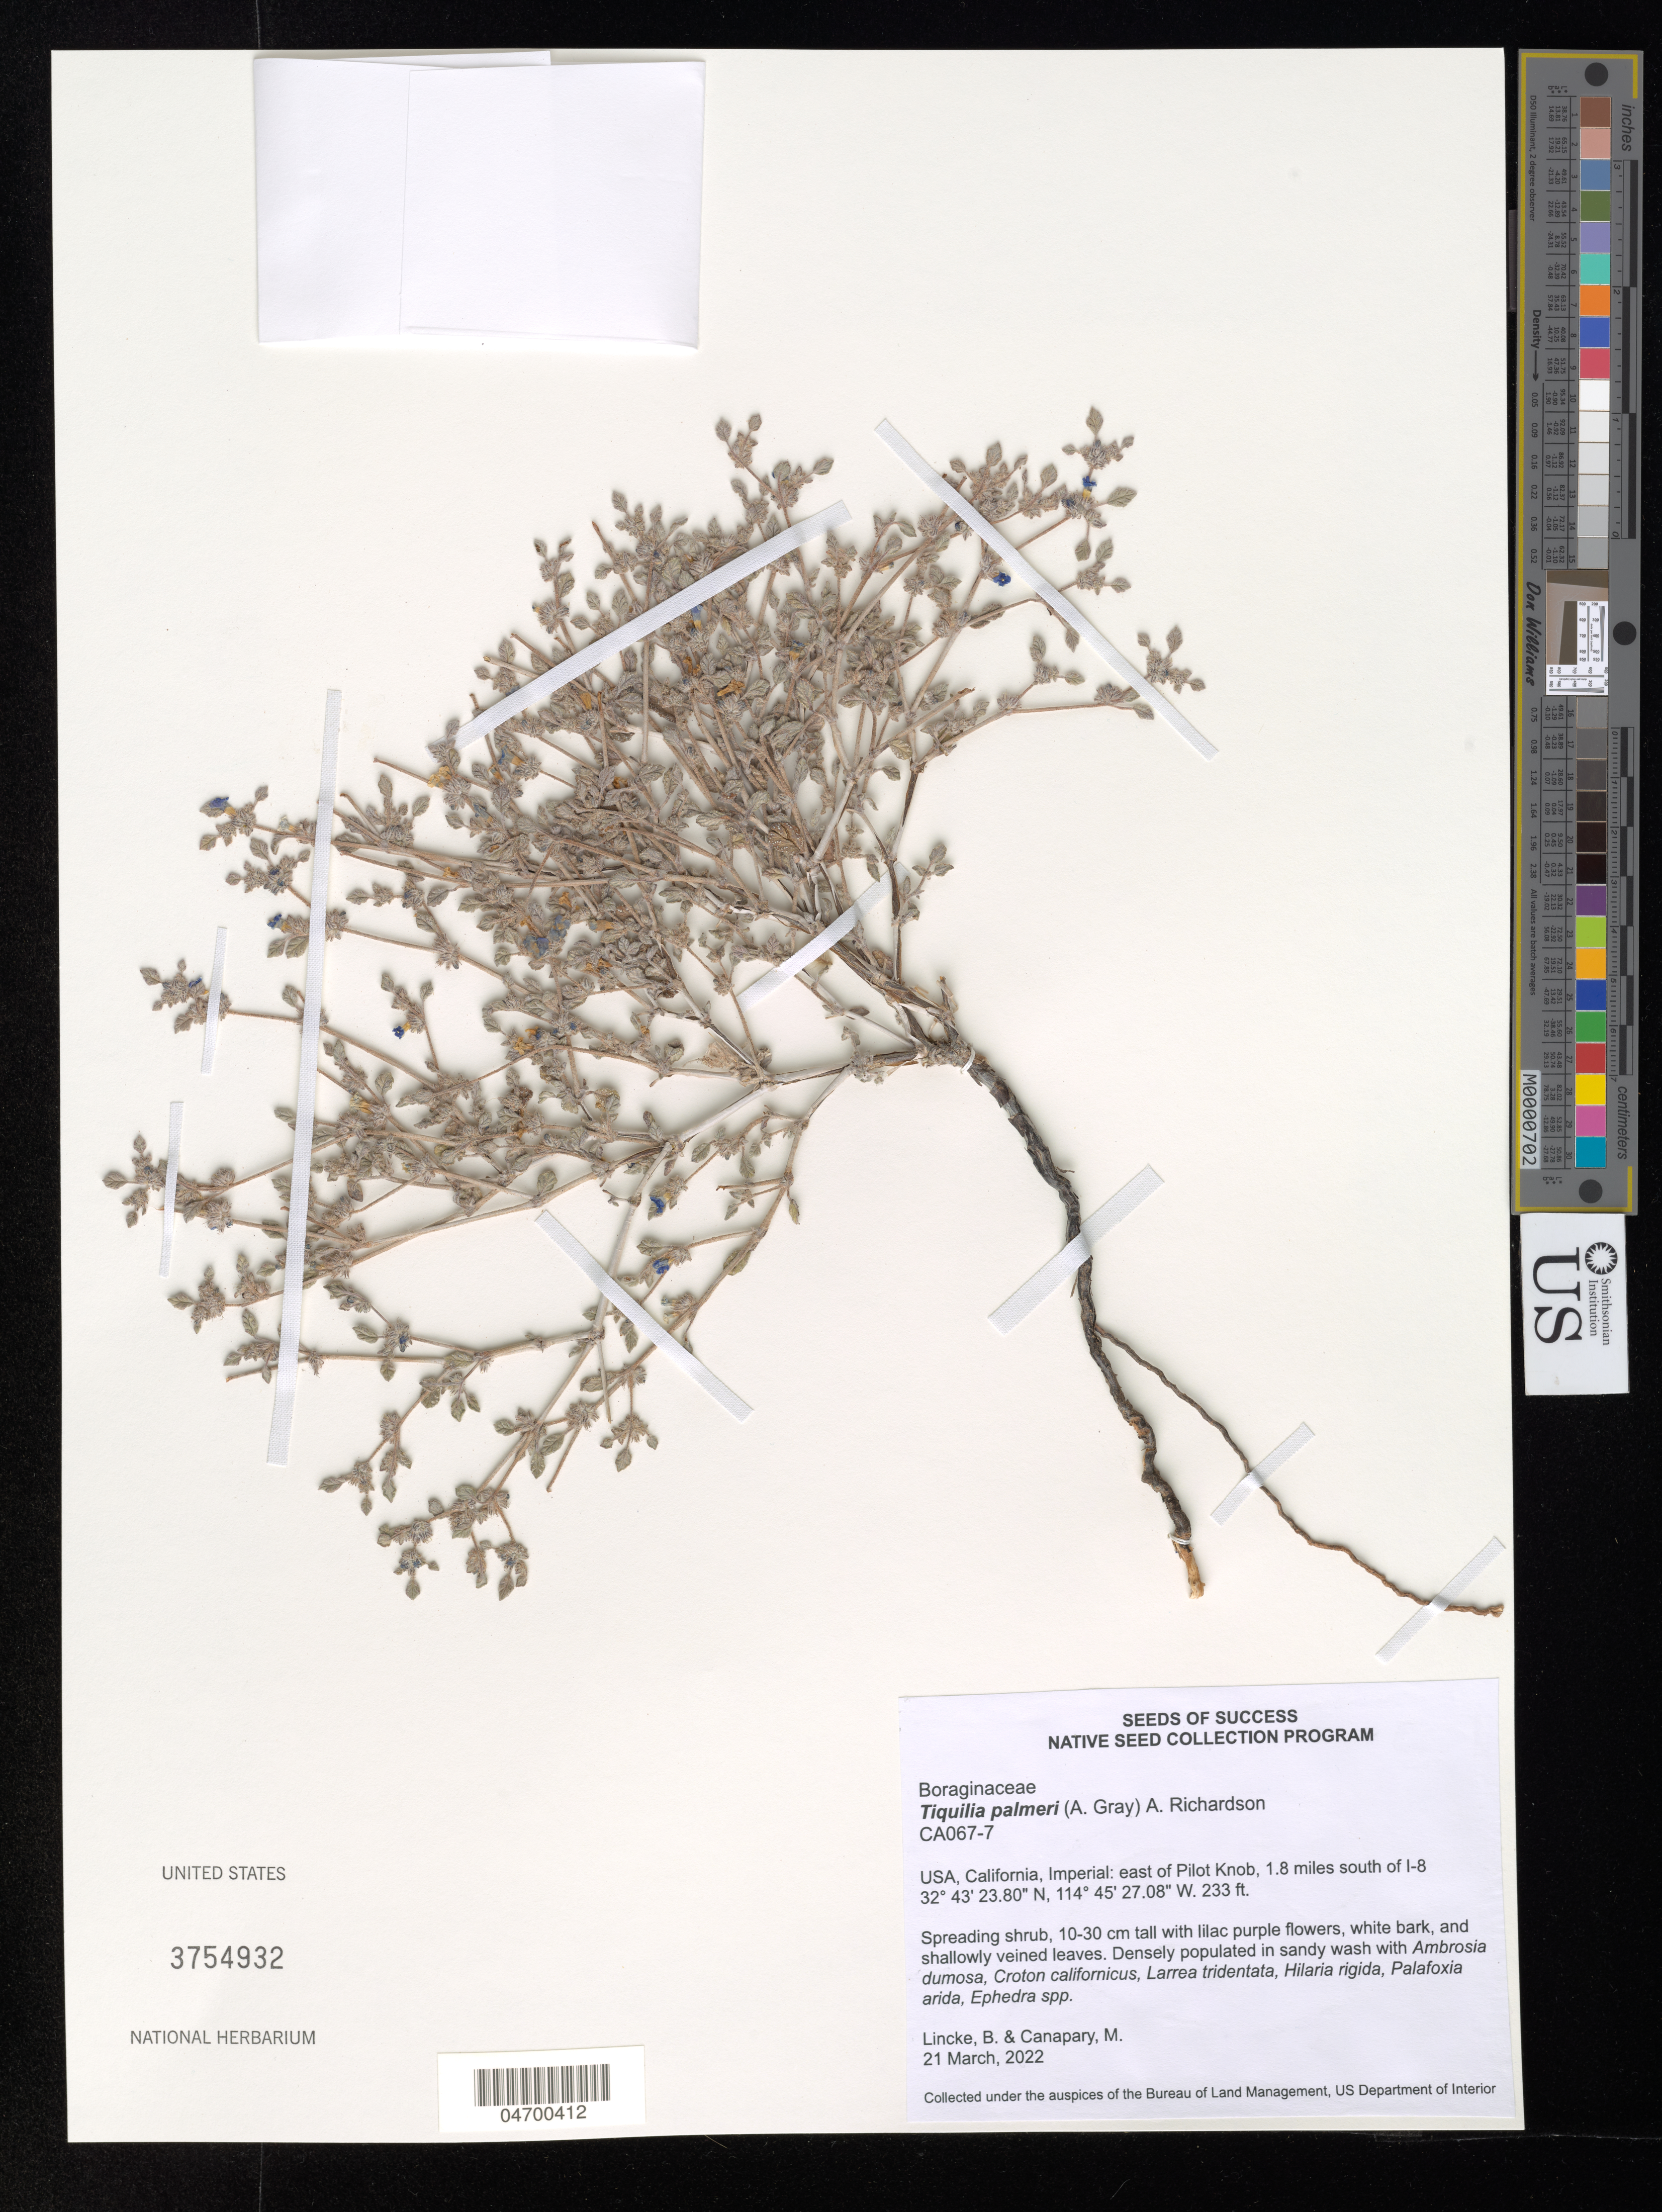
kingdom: Plantae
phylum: Tracheophyta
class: Magnoliopsida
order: Boraginales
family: Ehretiaceae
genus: Tiquilia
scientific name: Tiquilia palmeri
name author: (A. Gray) A.T. Richardson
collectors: B. Lincke & I. Engilis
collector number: CA067-7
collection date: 2022-03-21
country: United States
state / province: California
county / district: Imperial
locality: Imperial: east of Pilot Knob, 1.8 miles south of I-8.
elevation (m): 71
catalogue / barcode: US 3754932